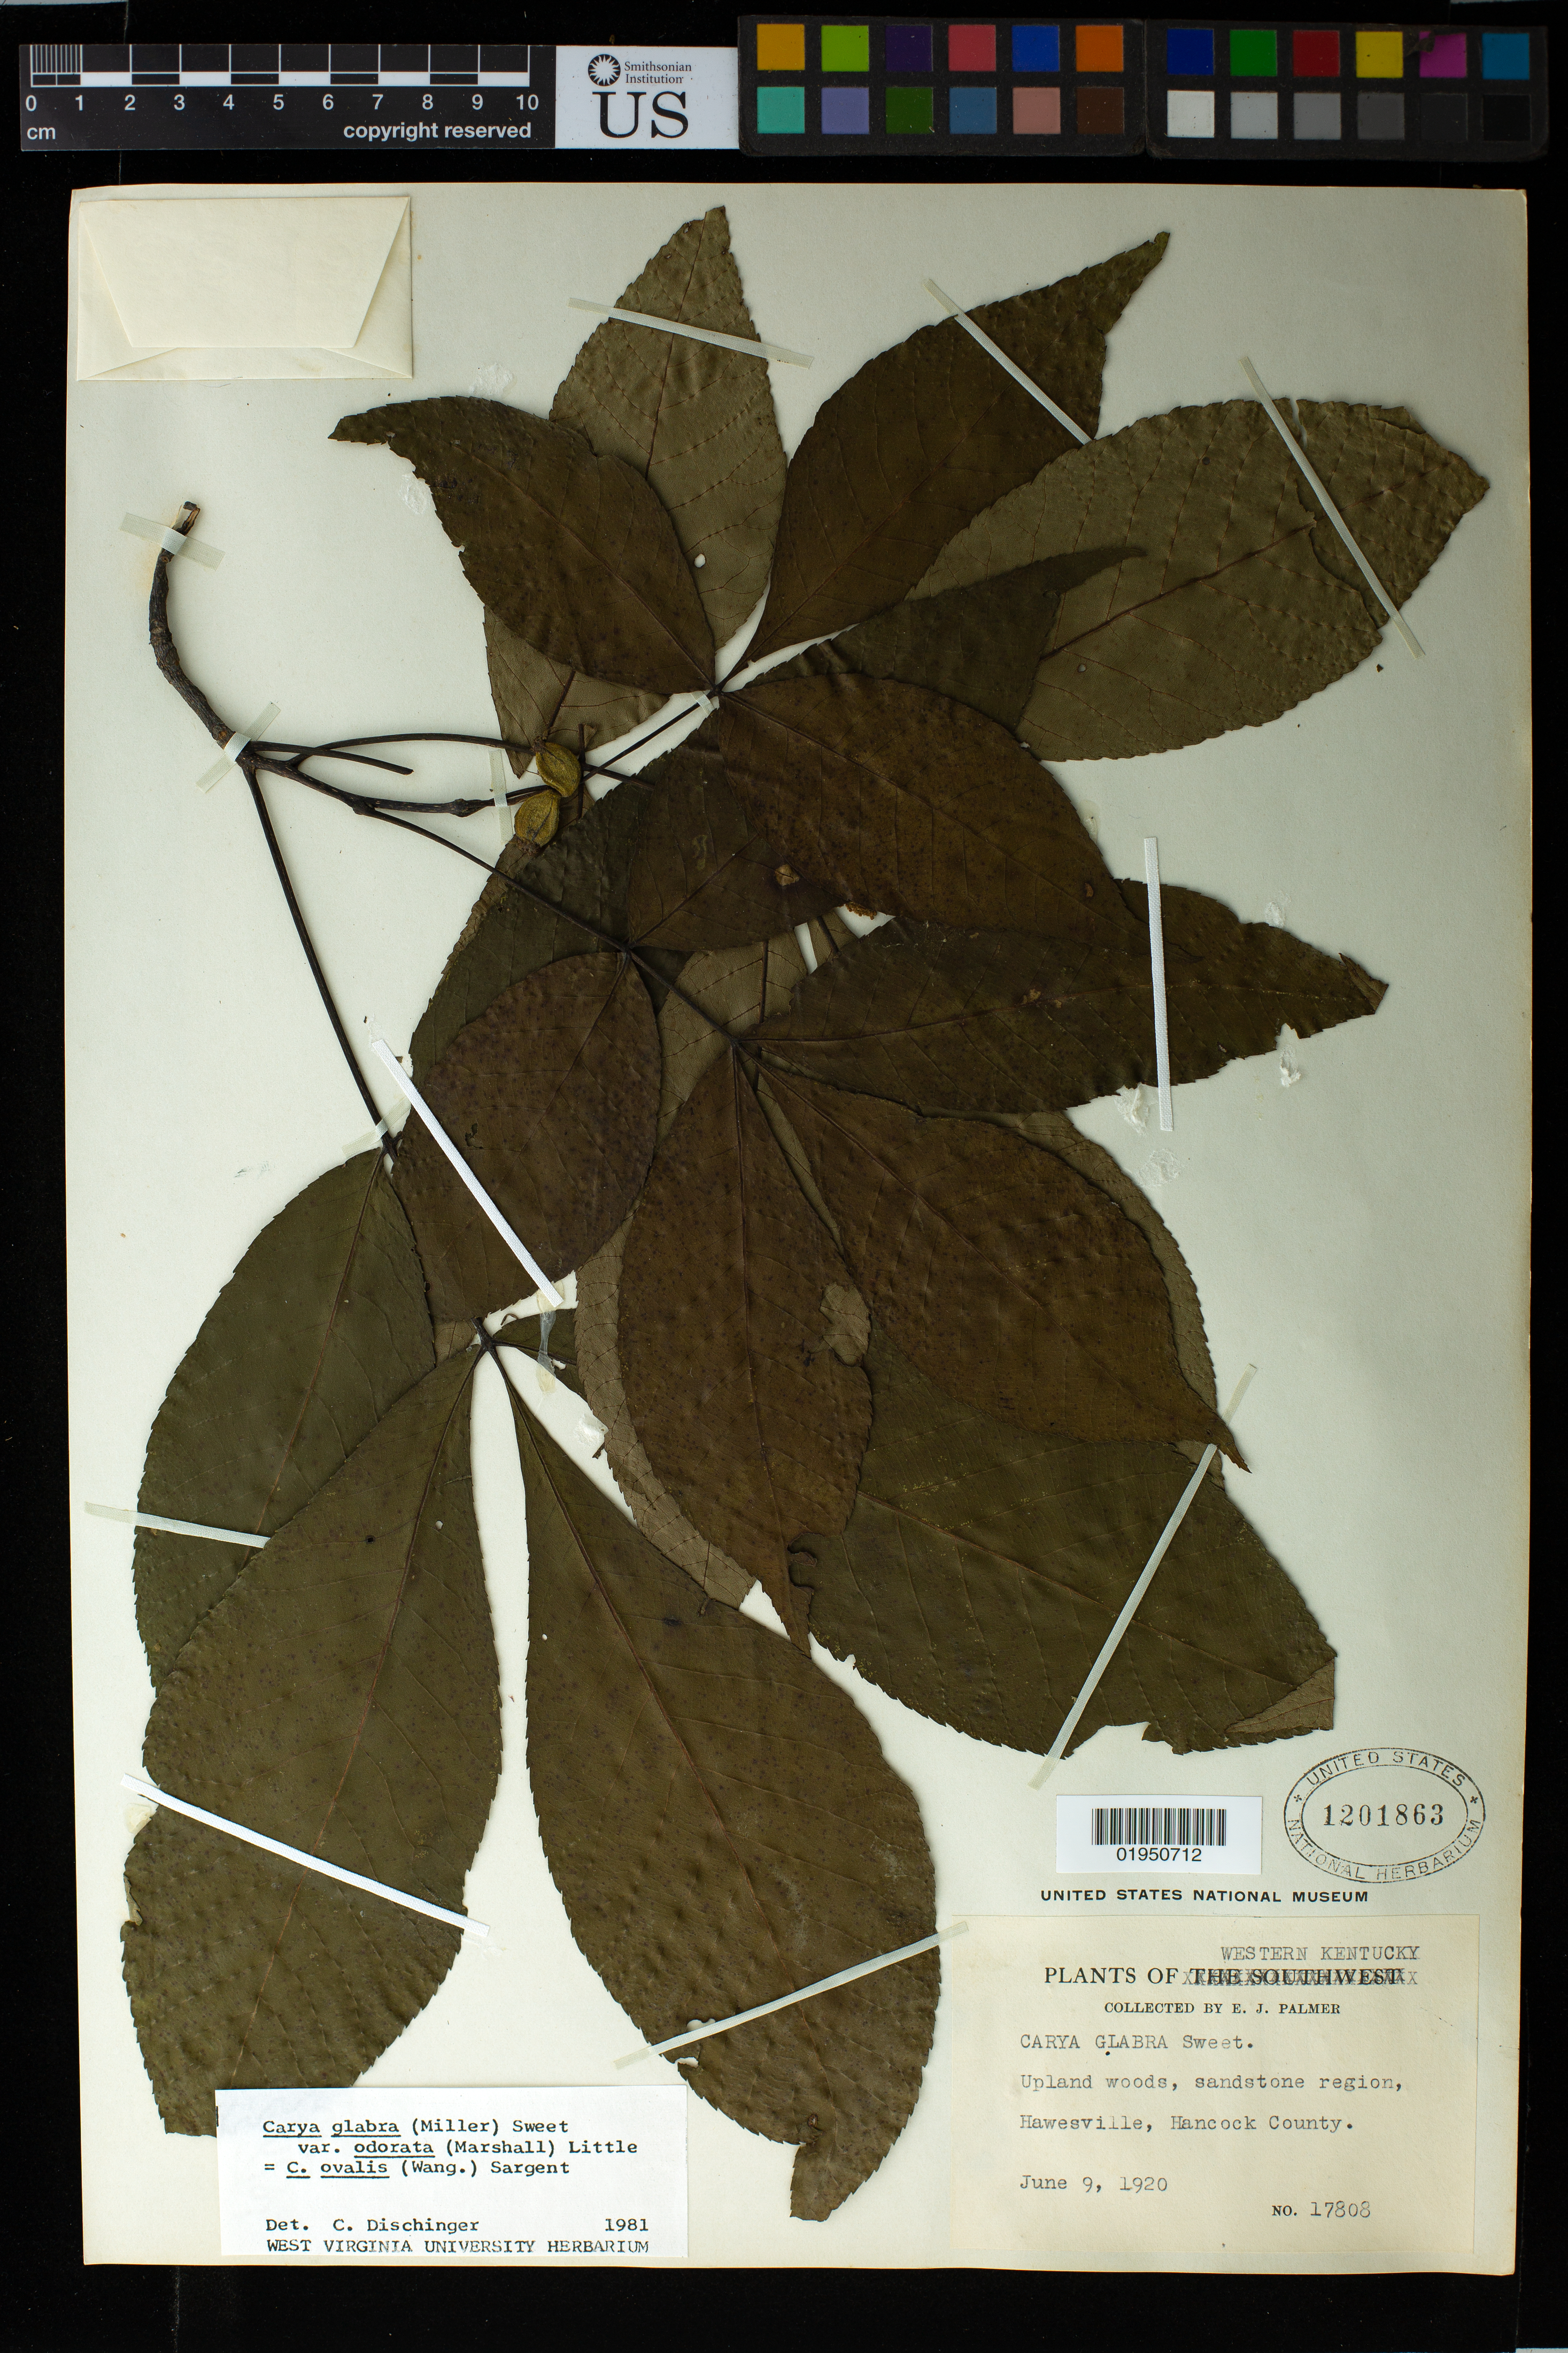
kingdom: Plantae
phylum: Tracheophyta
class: Magnoliopsida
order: Fagales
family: Juglandaceae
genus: Carya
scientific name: Carya glabra var. odorata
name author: (Marshall) Little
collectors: E. J. Palmer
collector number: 17808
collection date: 1920-06-09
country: United States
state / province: Kentucky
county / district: Hancock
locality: Western Kentucky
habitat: Upland woods, sandstone region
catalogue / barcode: US 1201863